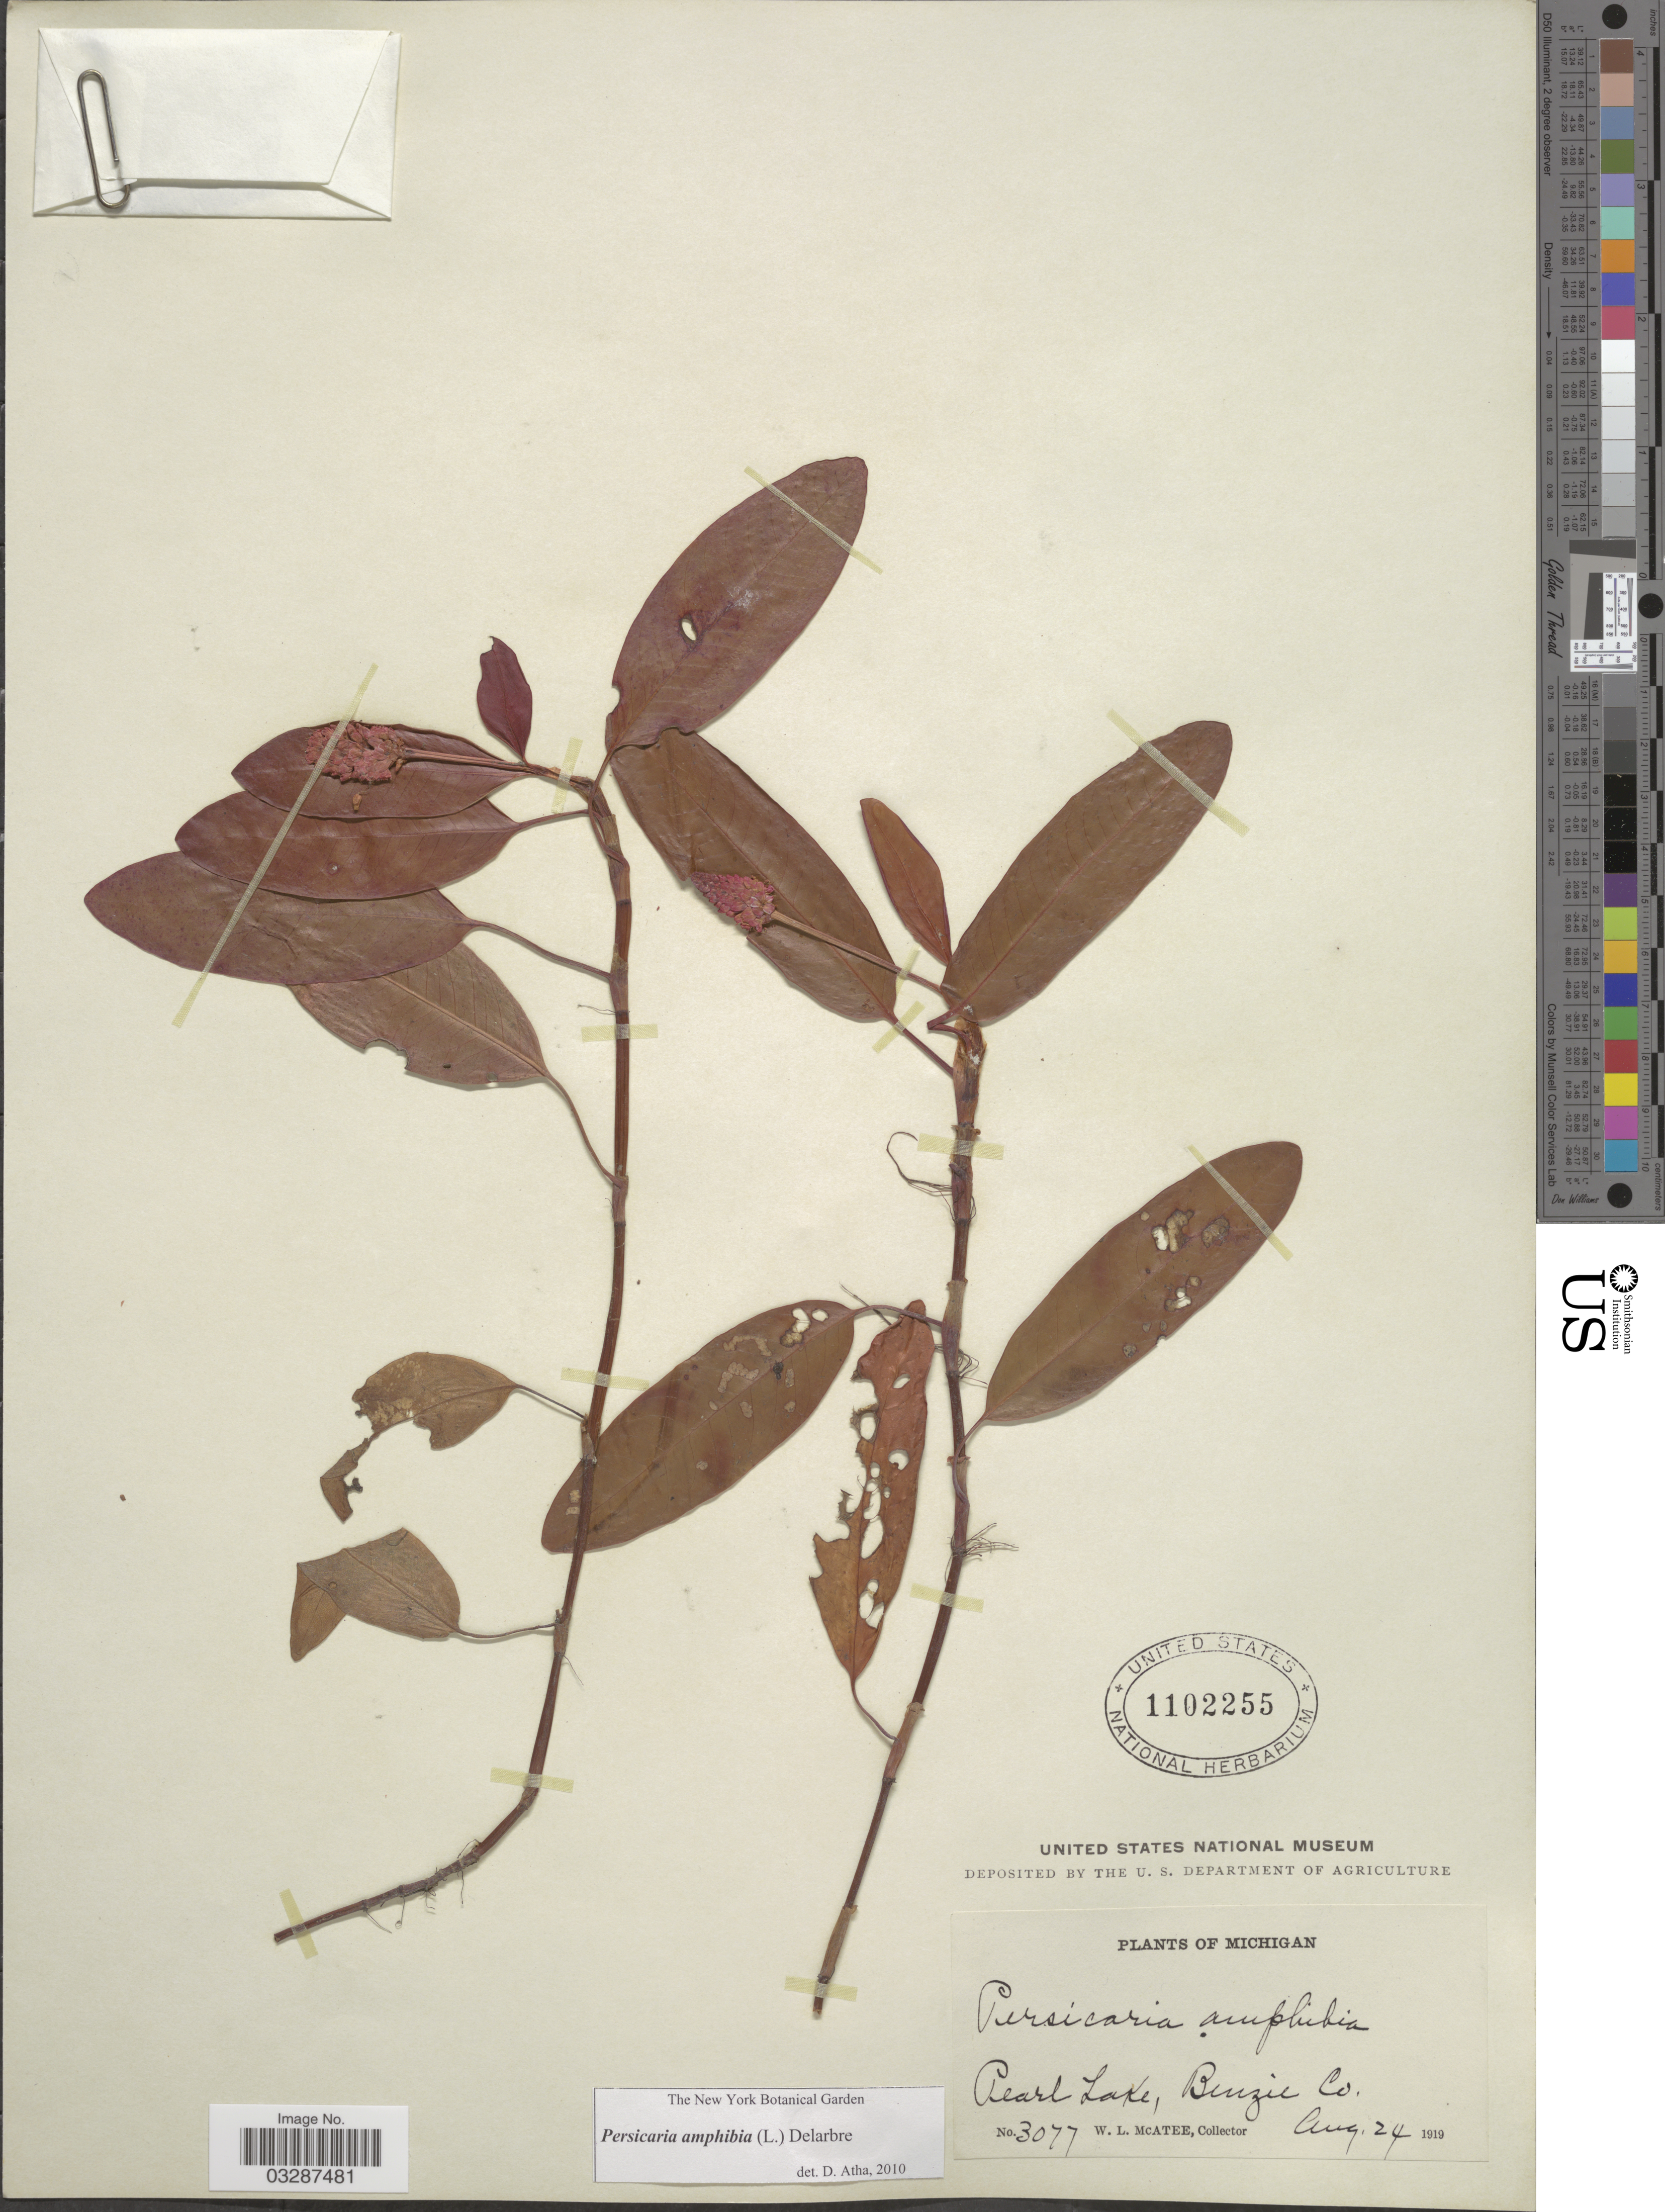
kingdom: Plantae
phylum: Tracheophyta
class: Magnoliopsida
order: Caryophyllales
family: Polygonaceae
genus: Persicaria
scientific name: Persicaria amphibia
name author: (L.) Delarbre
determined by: Atha, D. E.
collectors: W. McAtee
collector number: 3077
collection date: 1919-08-24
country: United States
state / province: Michigan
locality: Pearl Lake, Benzie Co.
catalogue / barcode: US 1102255